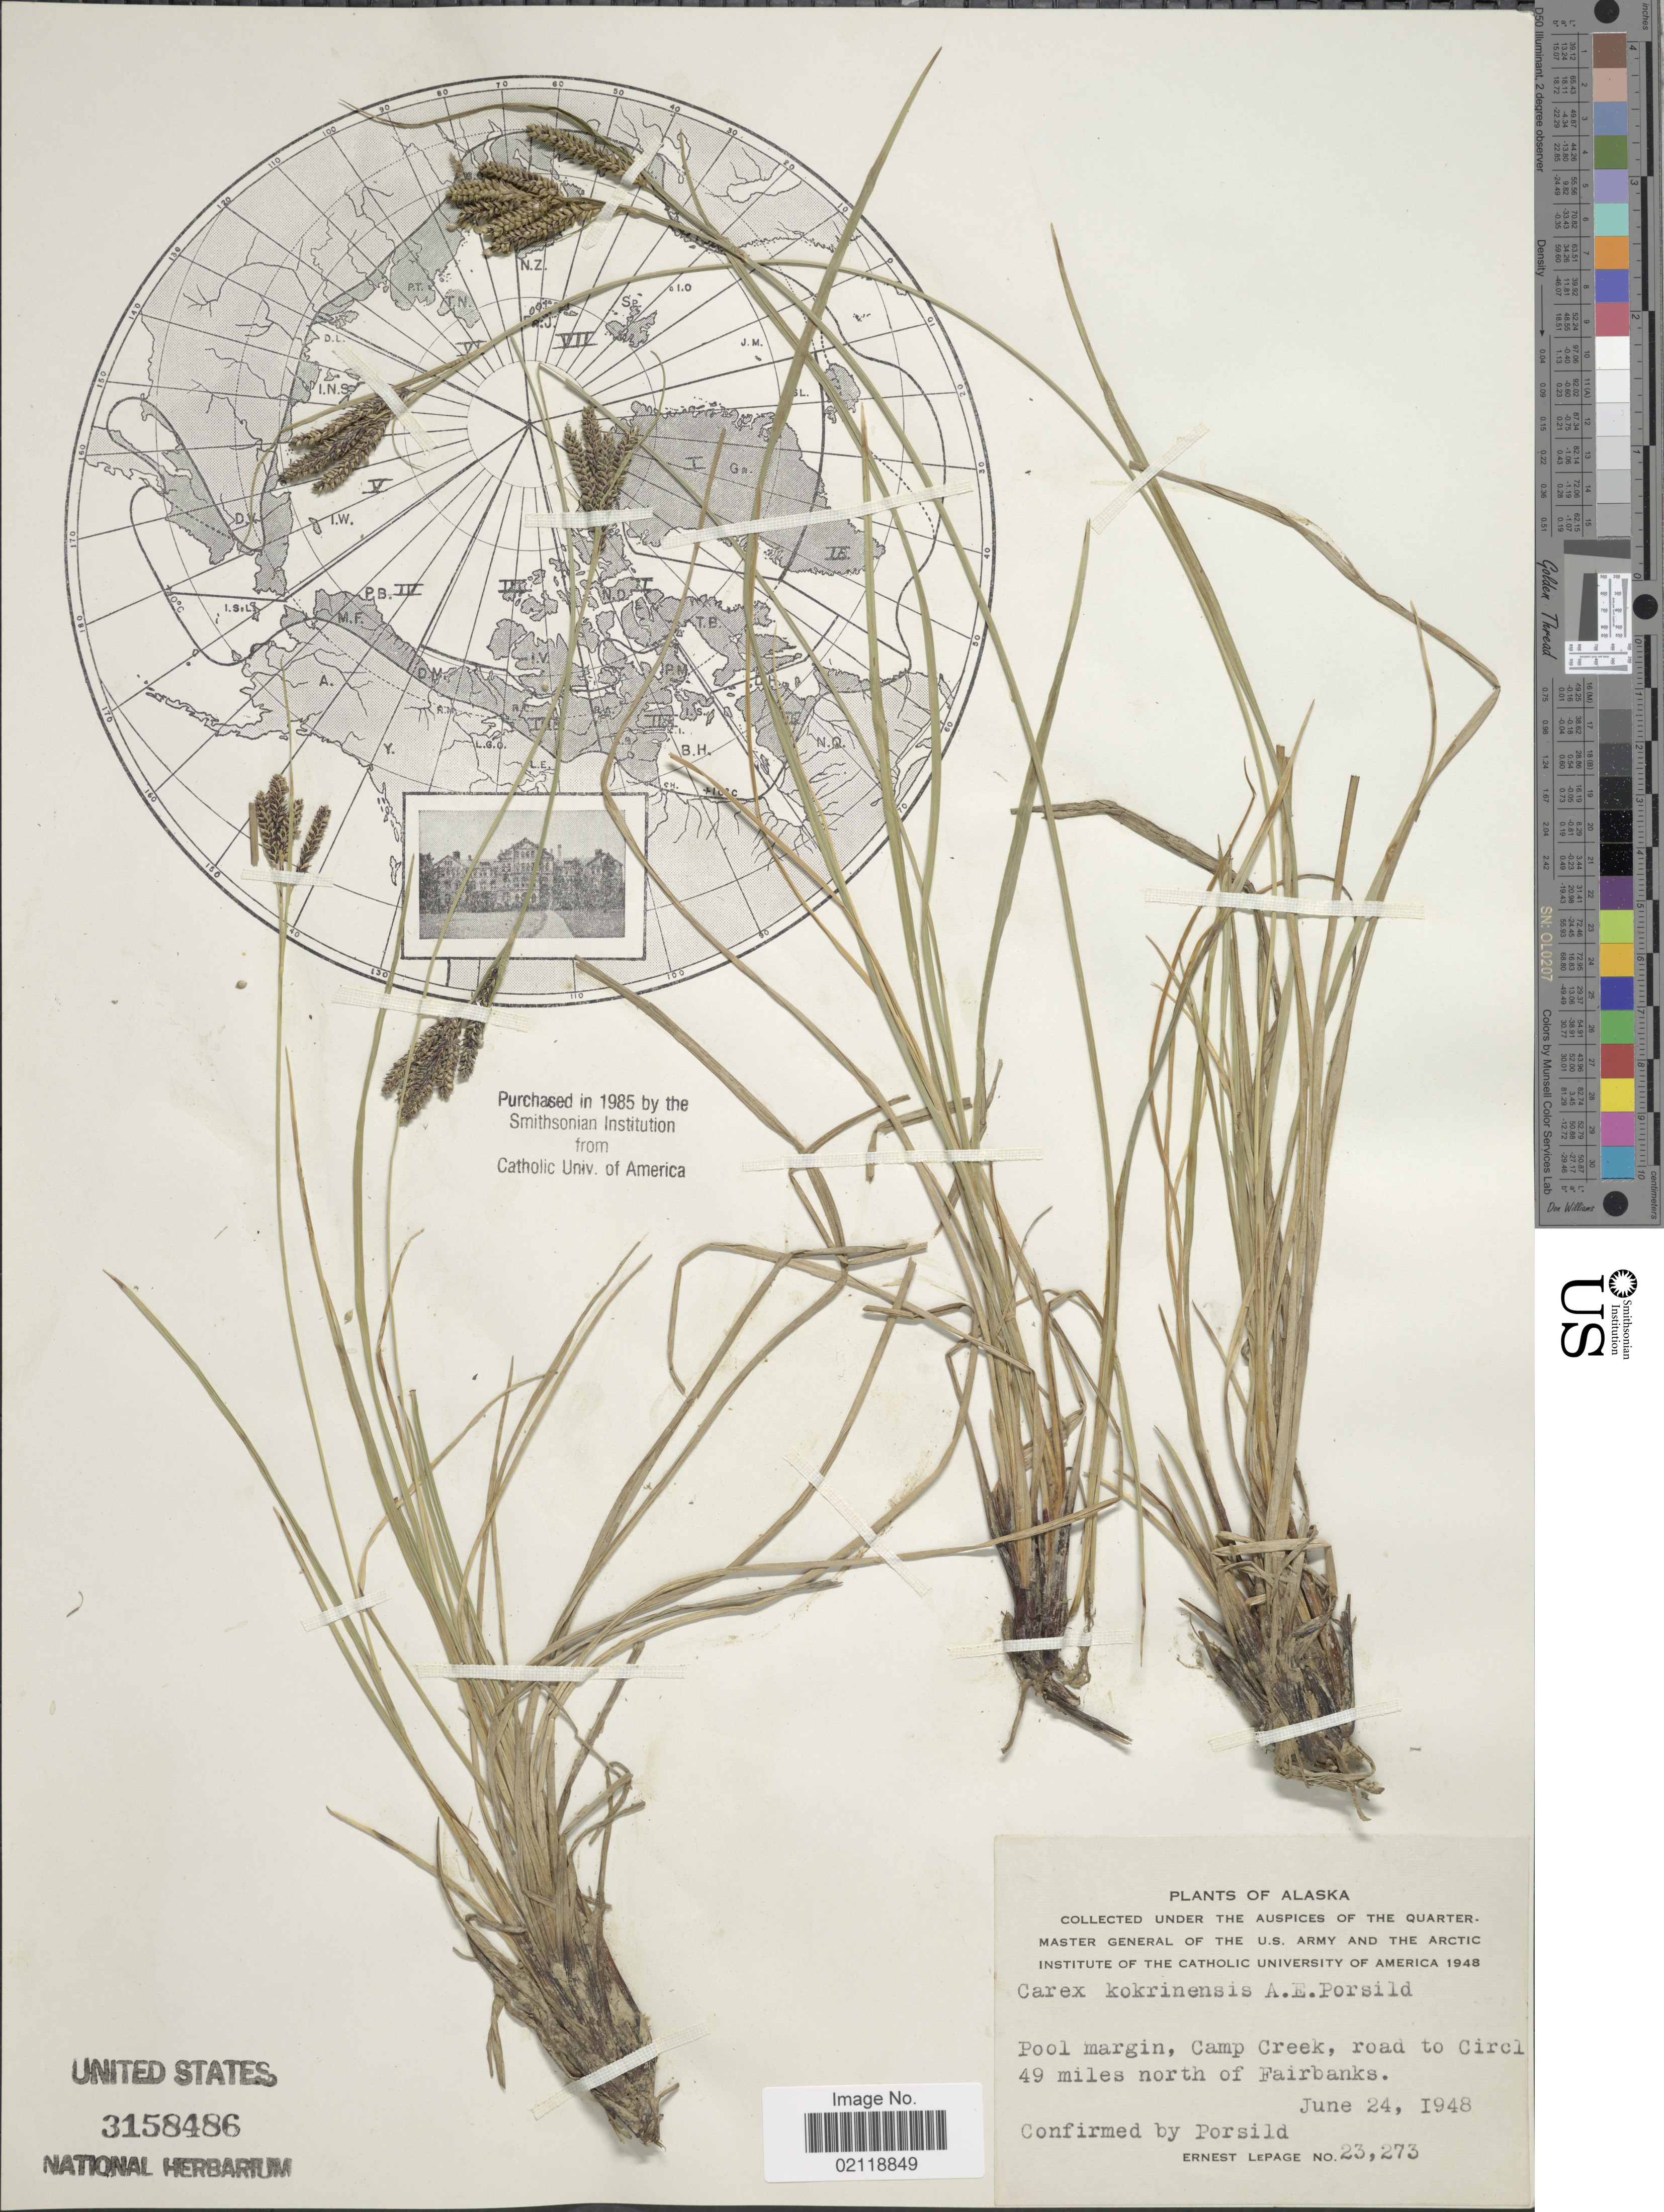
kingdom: Plantae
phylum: Tracheophyta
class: Liliopsida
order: Poales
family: Cyperaceae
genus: Carex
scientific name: Carex eleusinoides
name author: Turcz. ex Kunth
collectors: E. Lepage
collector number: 23273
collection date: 1948-06-24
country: United States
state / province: Alaska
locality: Pool margin, Camp Creek, road to Circl 49 miles north of Fairbanks.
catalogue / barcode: US 3158486